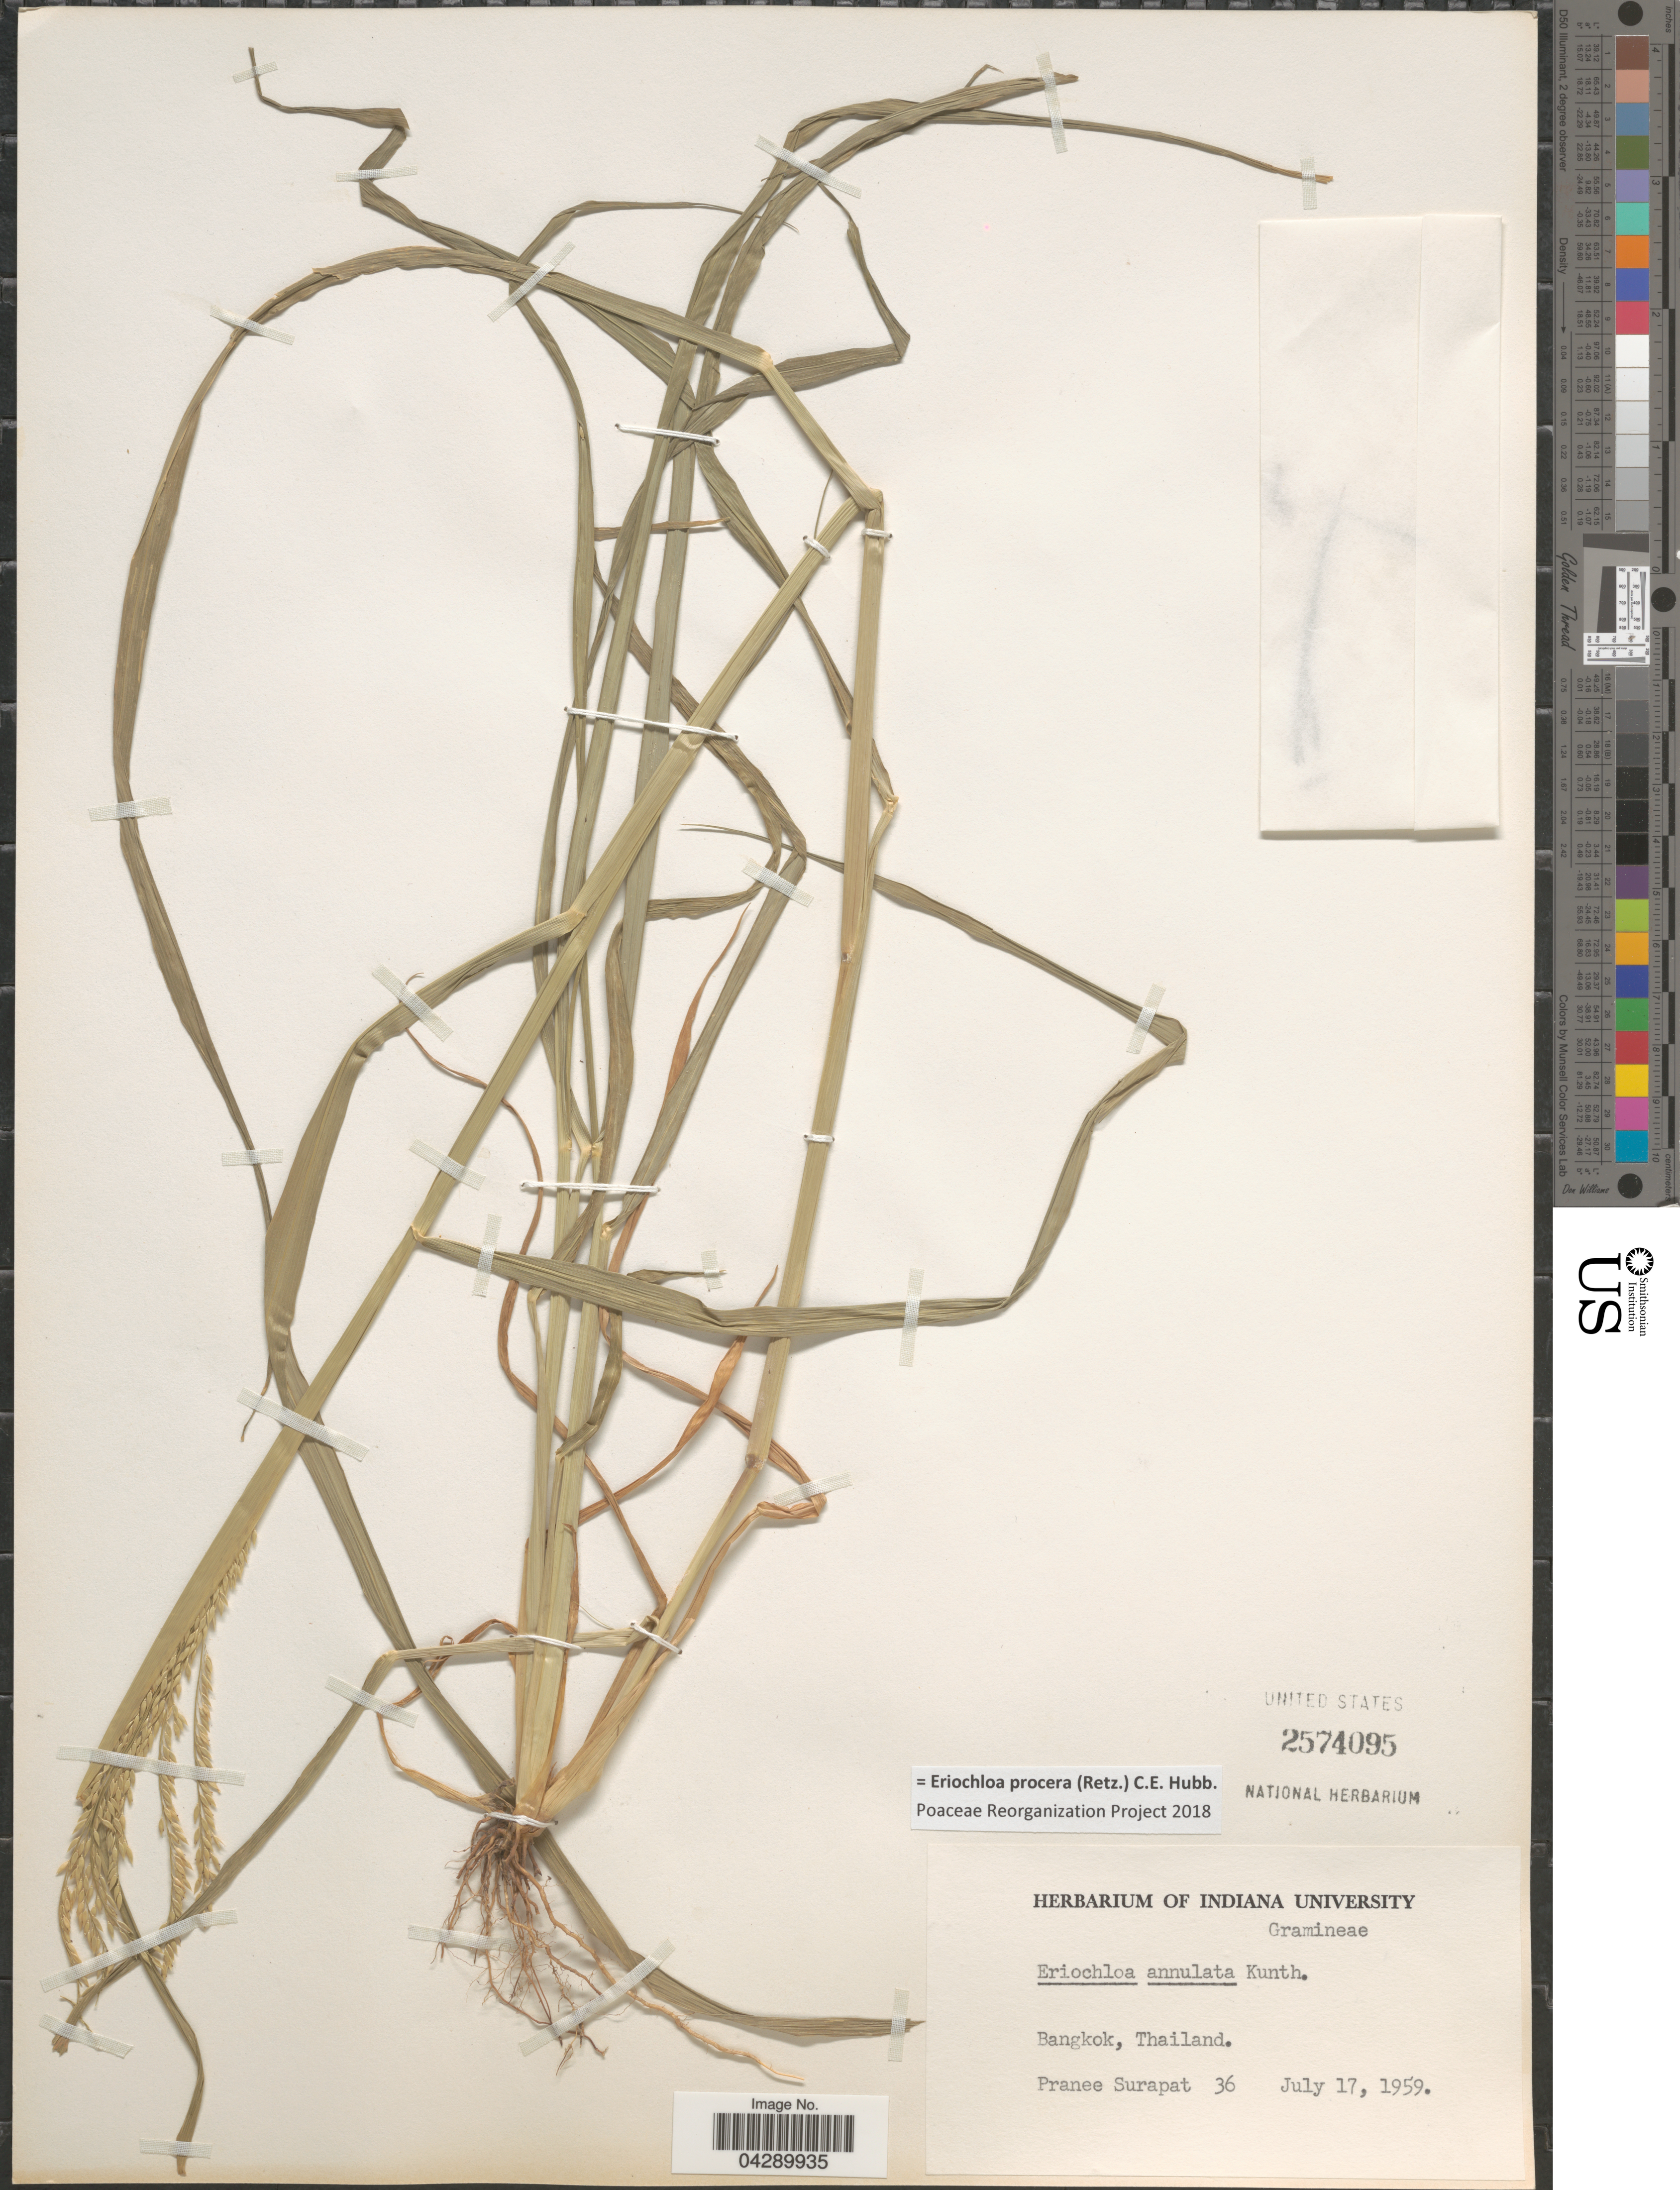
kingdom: Plantae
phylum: Tracheophyta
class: Liliopsida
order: Poales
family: Poaceae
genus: Eriochloa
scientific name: Eriochloa procera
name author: (Retz.) C.E. Hubb.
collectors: P. Surapat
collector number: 36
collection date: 1959-07-17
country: Thailand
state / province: Bangkok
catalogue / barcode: US 2574095